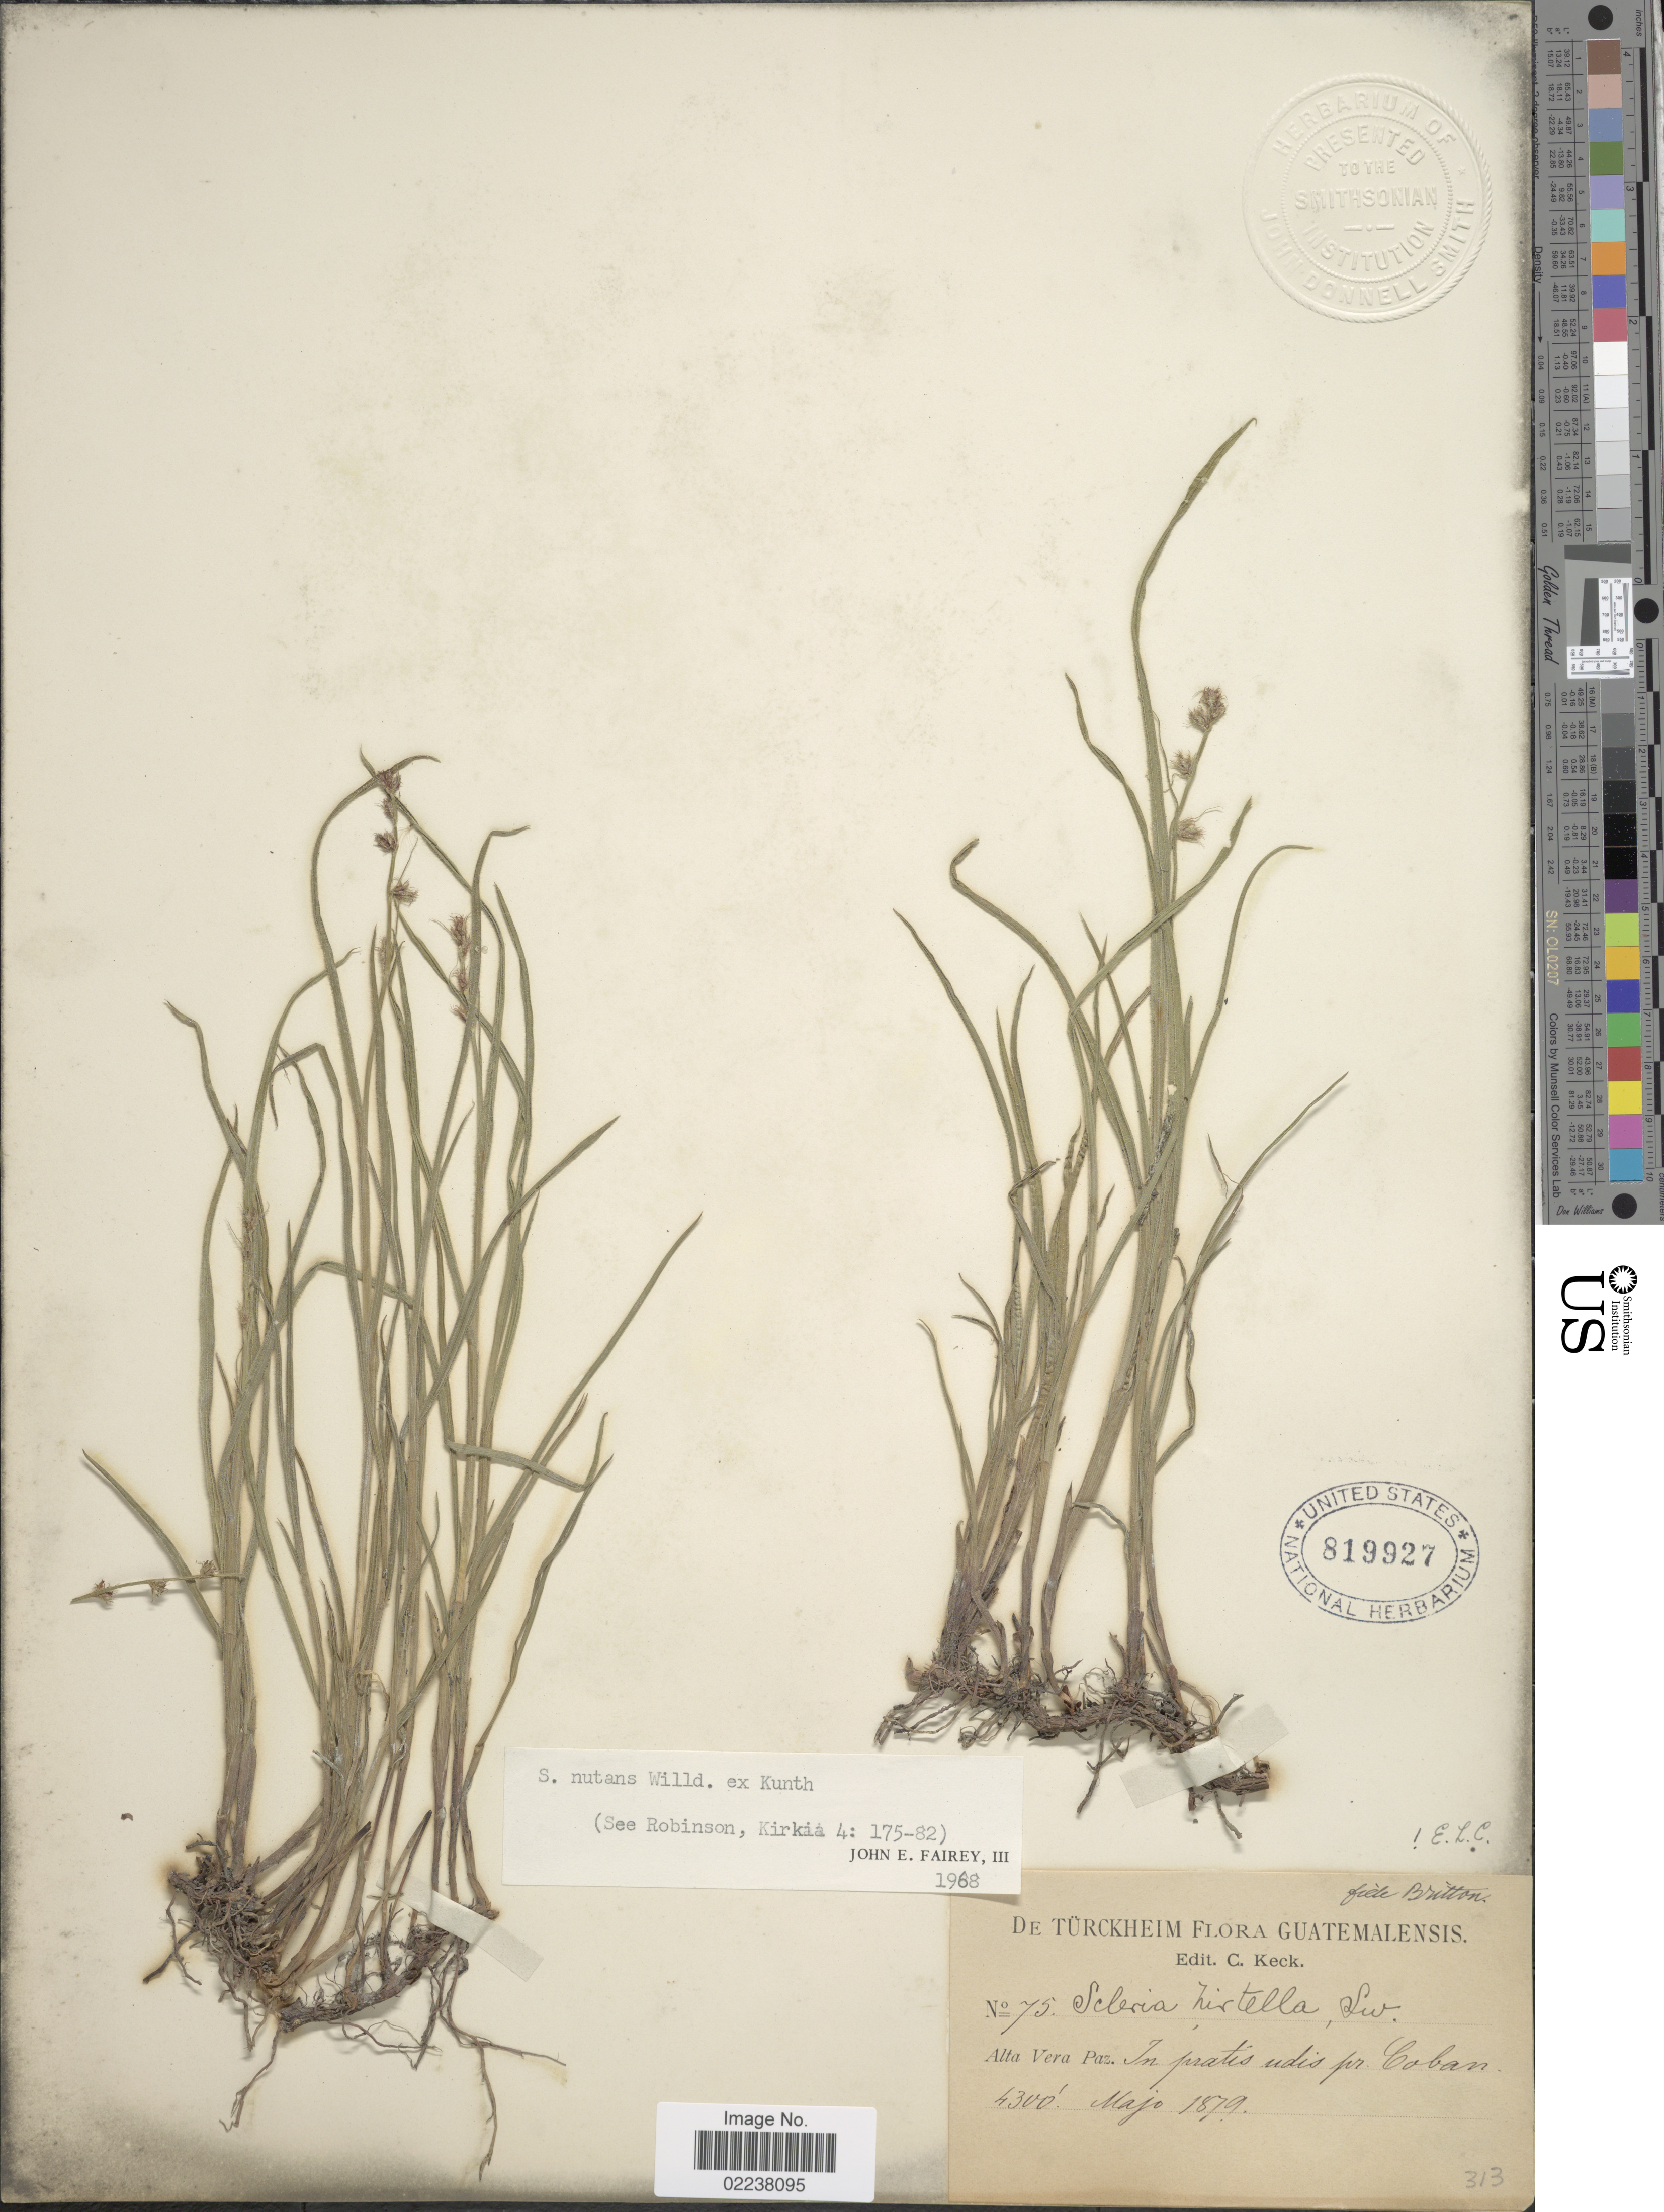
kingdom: Plantae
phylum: Tracheophyta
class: Liliopsida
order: Poales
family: Cyperaceae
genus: Scleria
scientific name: Scleria distans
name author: Poir.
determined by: Strong, Mark T., (BOT), Smithsonian Institution - National Museum of Natural History (UNITED STATES)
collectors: -. De Türckheim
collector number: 75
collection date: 1879-05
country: Guatemala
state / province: Alta Verapaz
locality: In pratis udis pr. Coban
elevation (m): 1311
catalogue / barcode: US 819927